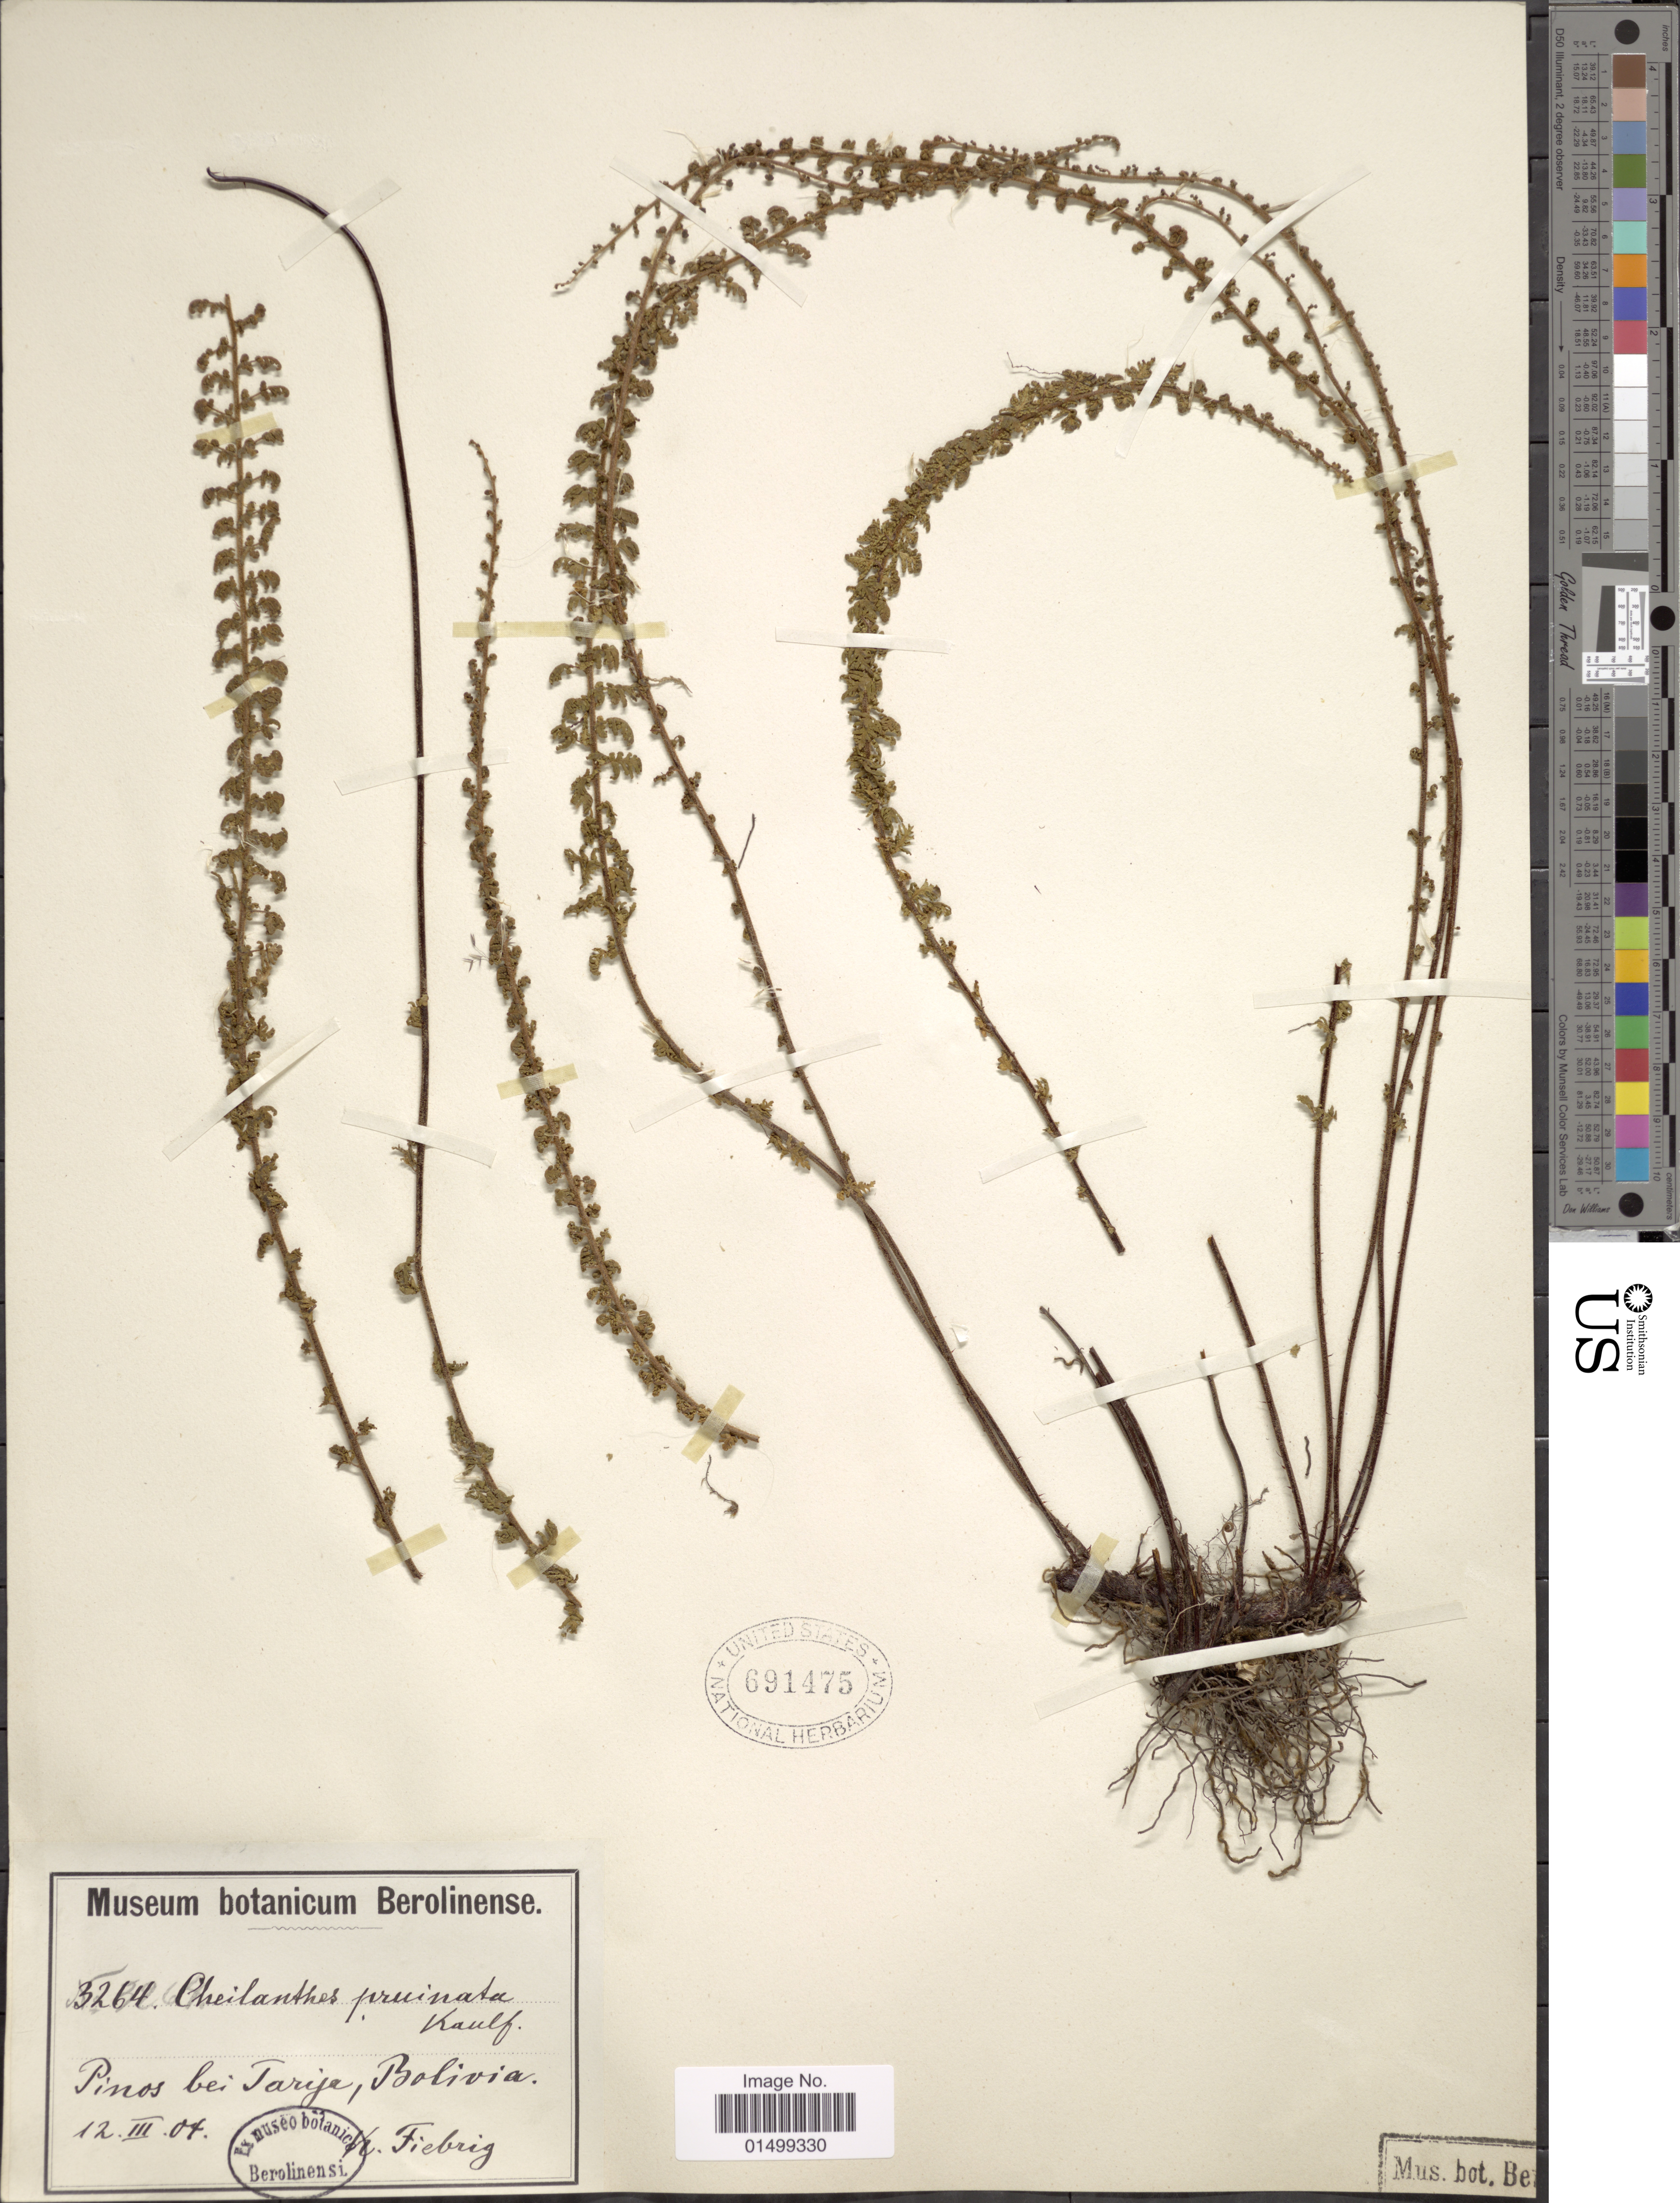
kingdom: Plantae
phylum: Tracheophyta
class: Polypodiopsida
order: Polypodiales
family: Pteridaceae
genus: Cheilanthes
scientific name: Cheilanthes pruinata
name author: Kaulf.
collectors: K. Fiebrig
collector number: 3264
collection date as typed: Transcribed d/m/y: 12/3/4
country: Bolivia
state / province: Tarija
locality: Pinos bei Tarija.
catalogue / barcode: US 691475